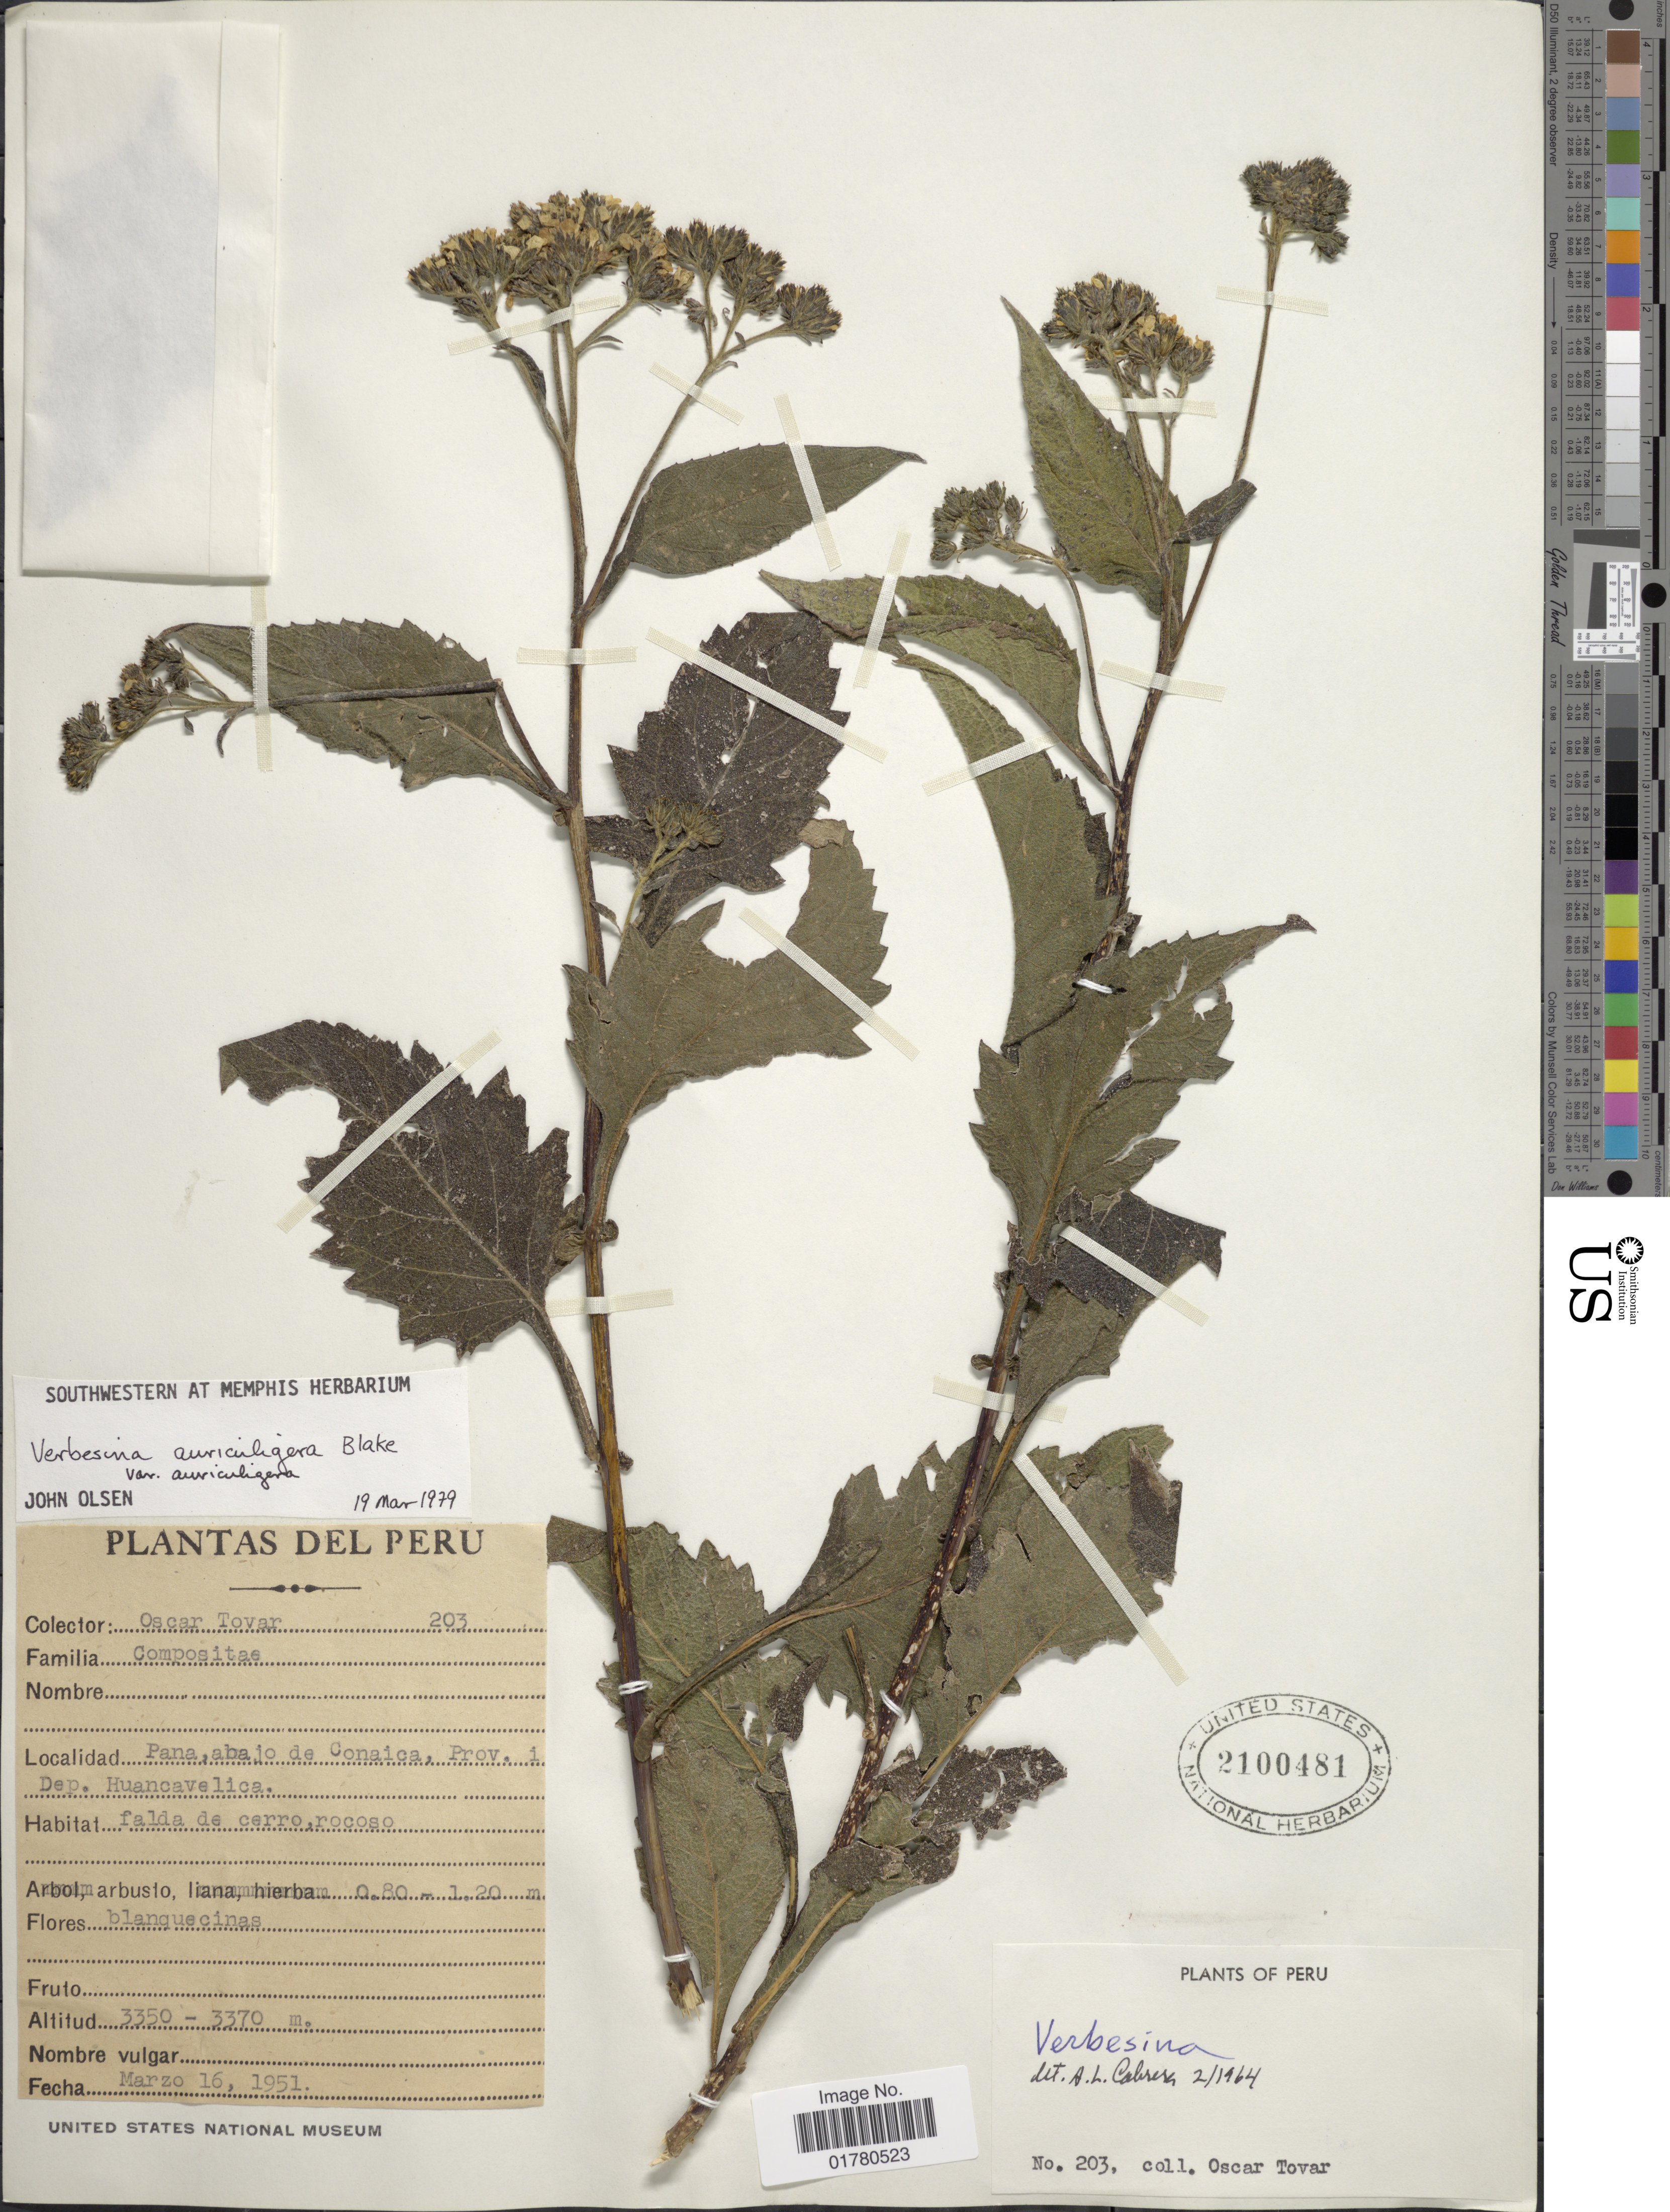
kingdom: Plantae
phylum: Tracheophyta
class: Magnoliopsida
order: Asterales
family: Asteraceae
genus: Verbesina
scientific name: Verbesina auriculigera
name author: S.F. Blake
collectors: Ó. Tovar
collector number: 203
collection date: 1951-03-16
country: Peru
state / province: Huancavelica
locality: Pama, abajo de Conaica, Prov. i Dep Huancavelica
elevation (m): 3350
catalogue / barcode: US 2100481